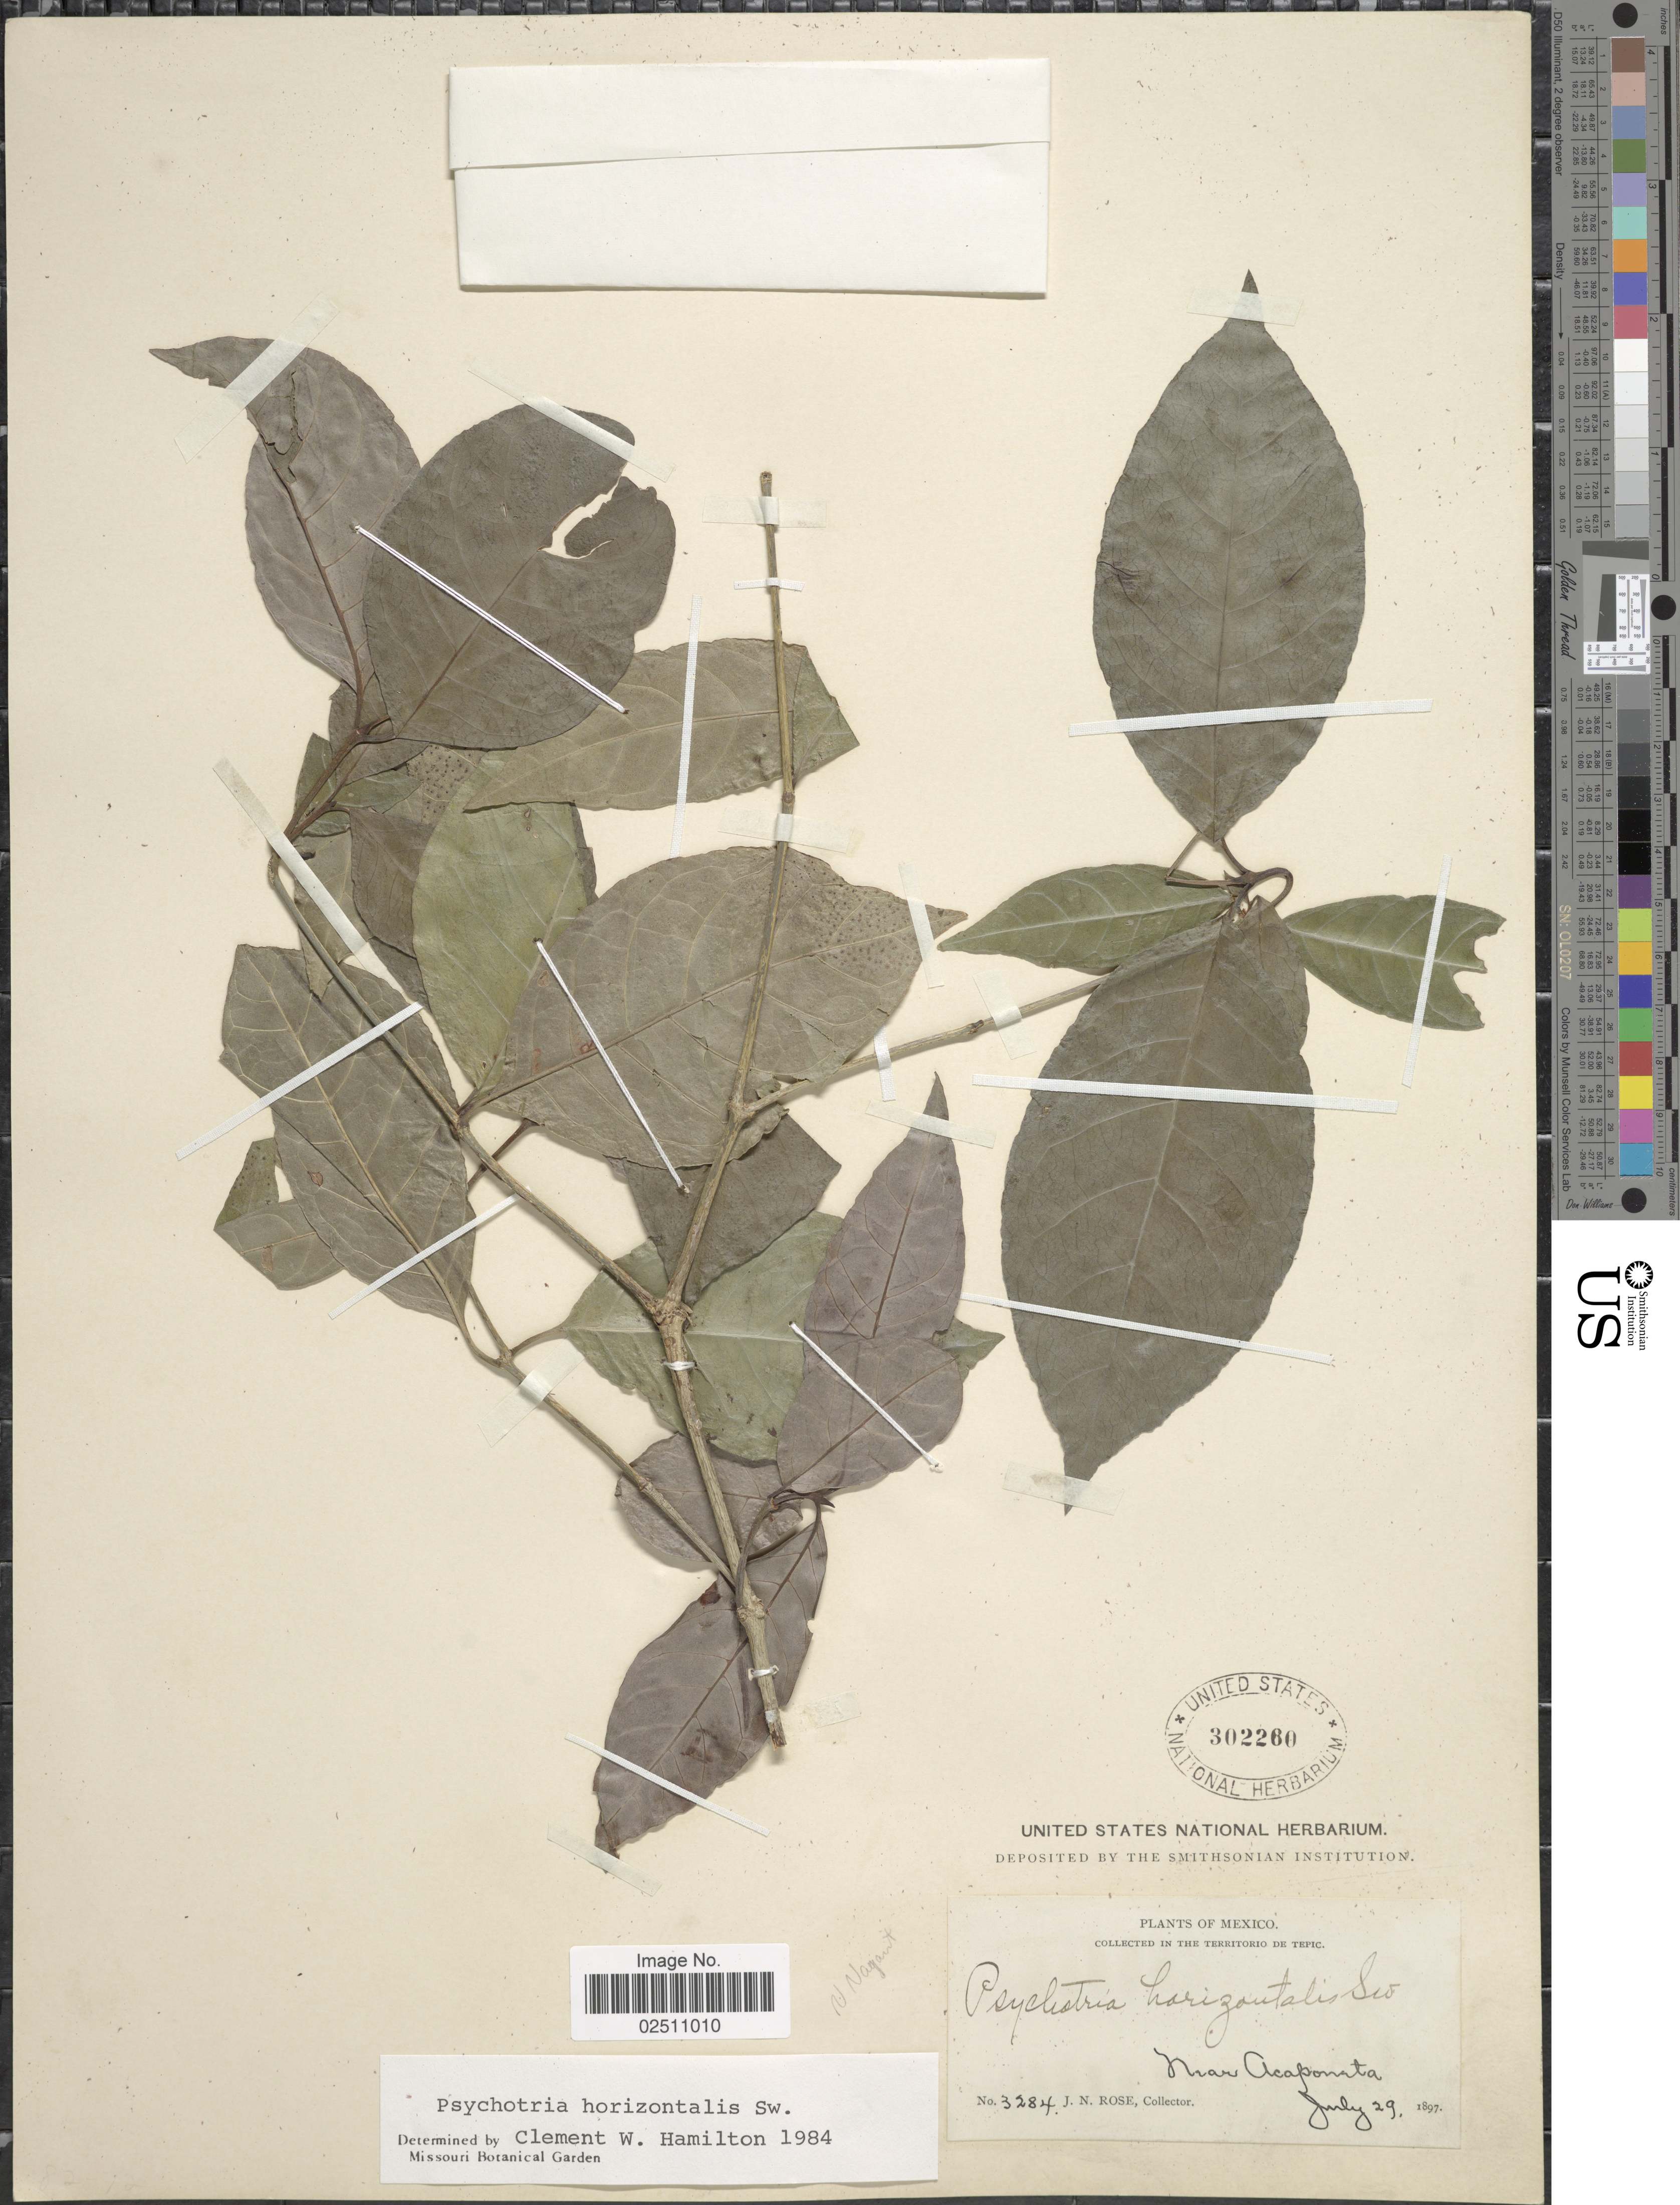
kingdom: Plantae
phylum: Tracheophyta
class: Magnoliopsida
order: Gentianales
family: Rubiaceae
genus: Psychotria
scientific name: Psychotria horizontalis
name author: Sw.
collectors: J. N. Rose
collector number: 3284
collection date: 1897-07-29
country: Mexico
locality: In the Territorio de Tepic, near Acaponeta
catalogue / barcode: US 302260